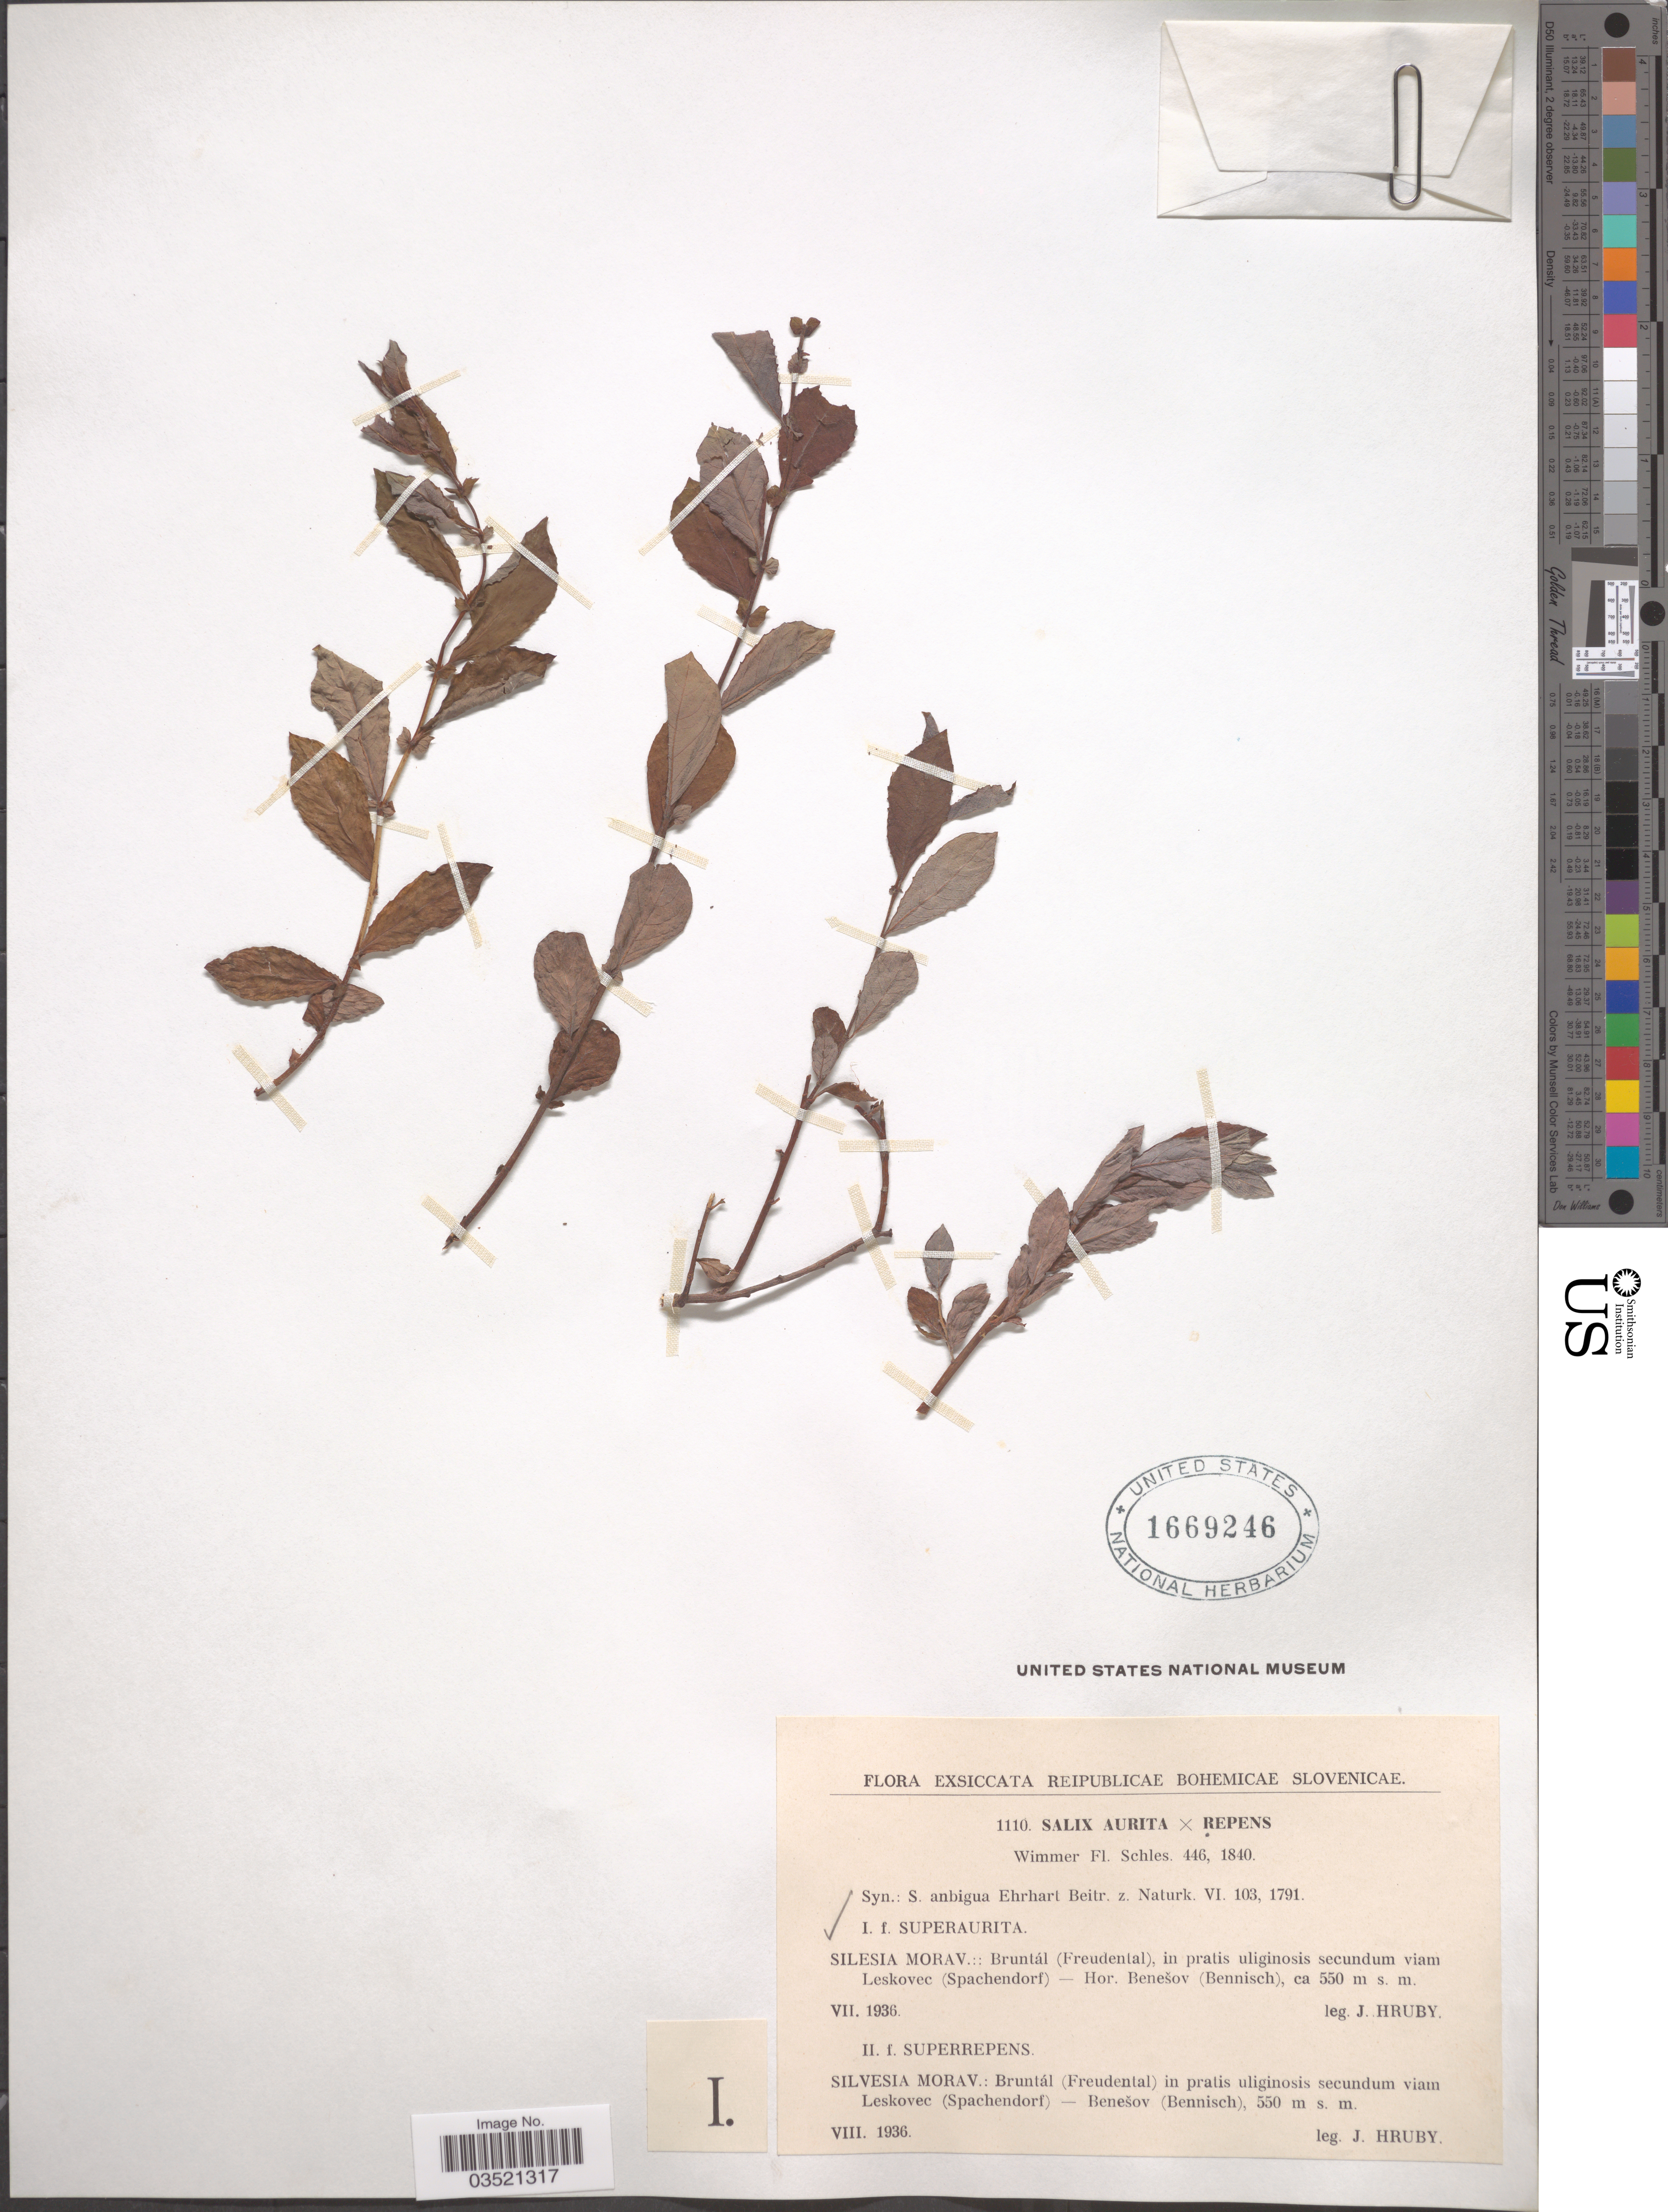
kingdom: Plantae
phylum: Tracheophyta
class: Magnoliopsida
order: Malpighiales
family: Salicaceae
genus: Salix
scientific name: Salix aurita x S. repens L.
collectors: J. Hruby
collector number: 1110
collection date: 1936-07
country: Czechia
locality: Silesia Morav.: Bruntál (Freudental), in pratis uliginosis secundum viam Leskovec (Spachendorf) - Hor. Benesov (Bennisch).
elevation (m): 550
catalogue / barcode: US 1669246